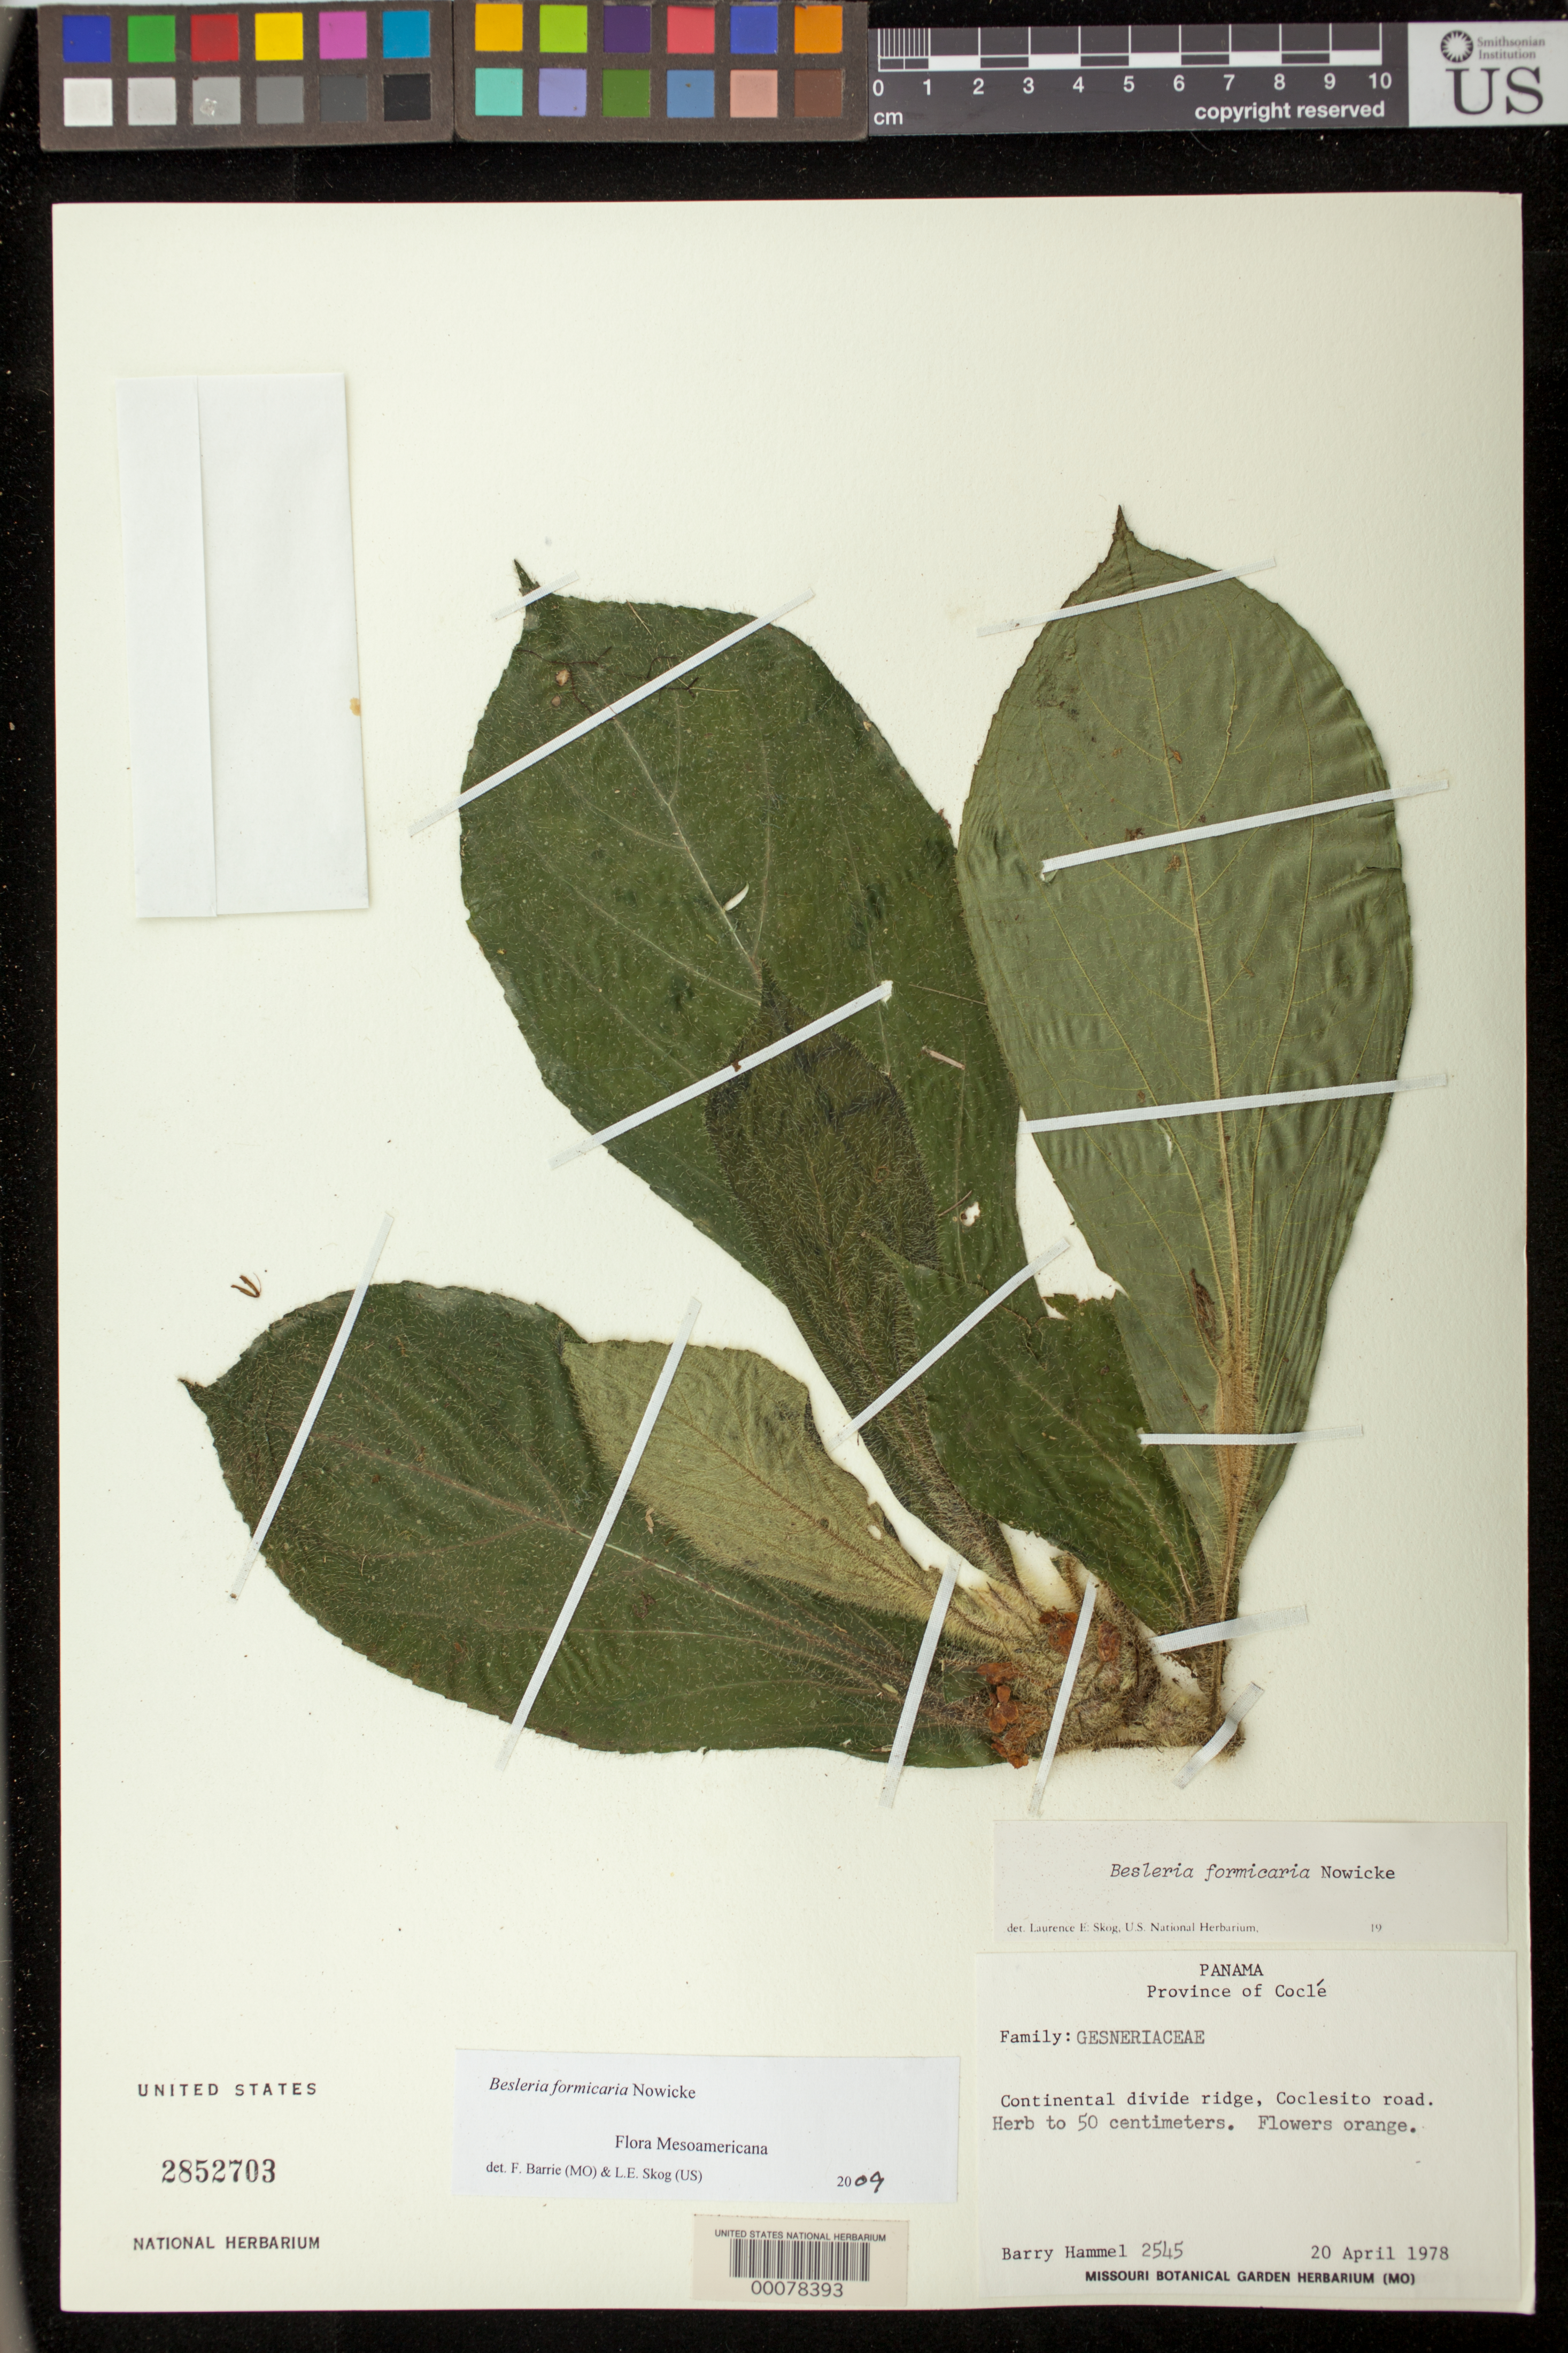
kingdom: Plantae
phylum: Tracheophyta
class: Magnoliopsida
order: Lamiales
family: Gesneriaceae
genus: Besleria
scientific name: Besleria formicaria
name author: Nowicke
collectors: B. Hammel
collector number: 2545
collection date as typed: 20 Apr 1978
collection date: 1978-04-20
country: Panama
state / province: Coclé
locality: Continental divide ridge, Coclesito road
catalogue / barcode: US 2852703